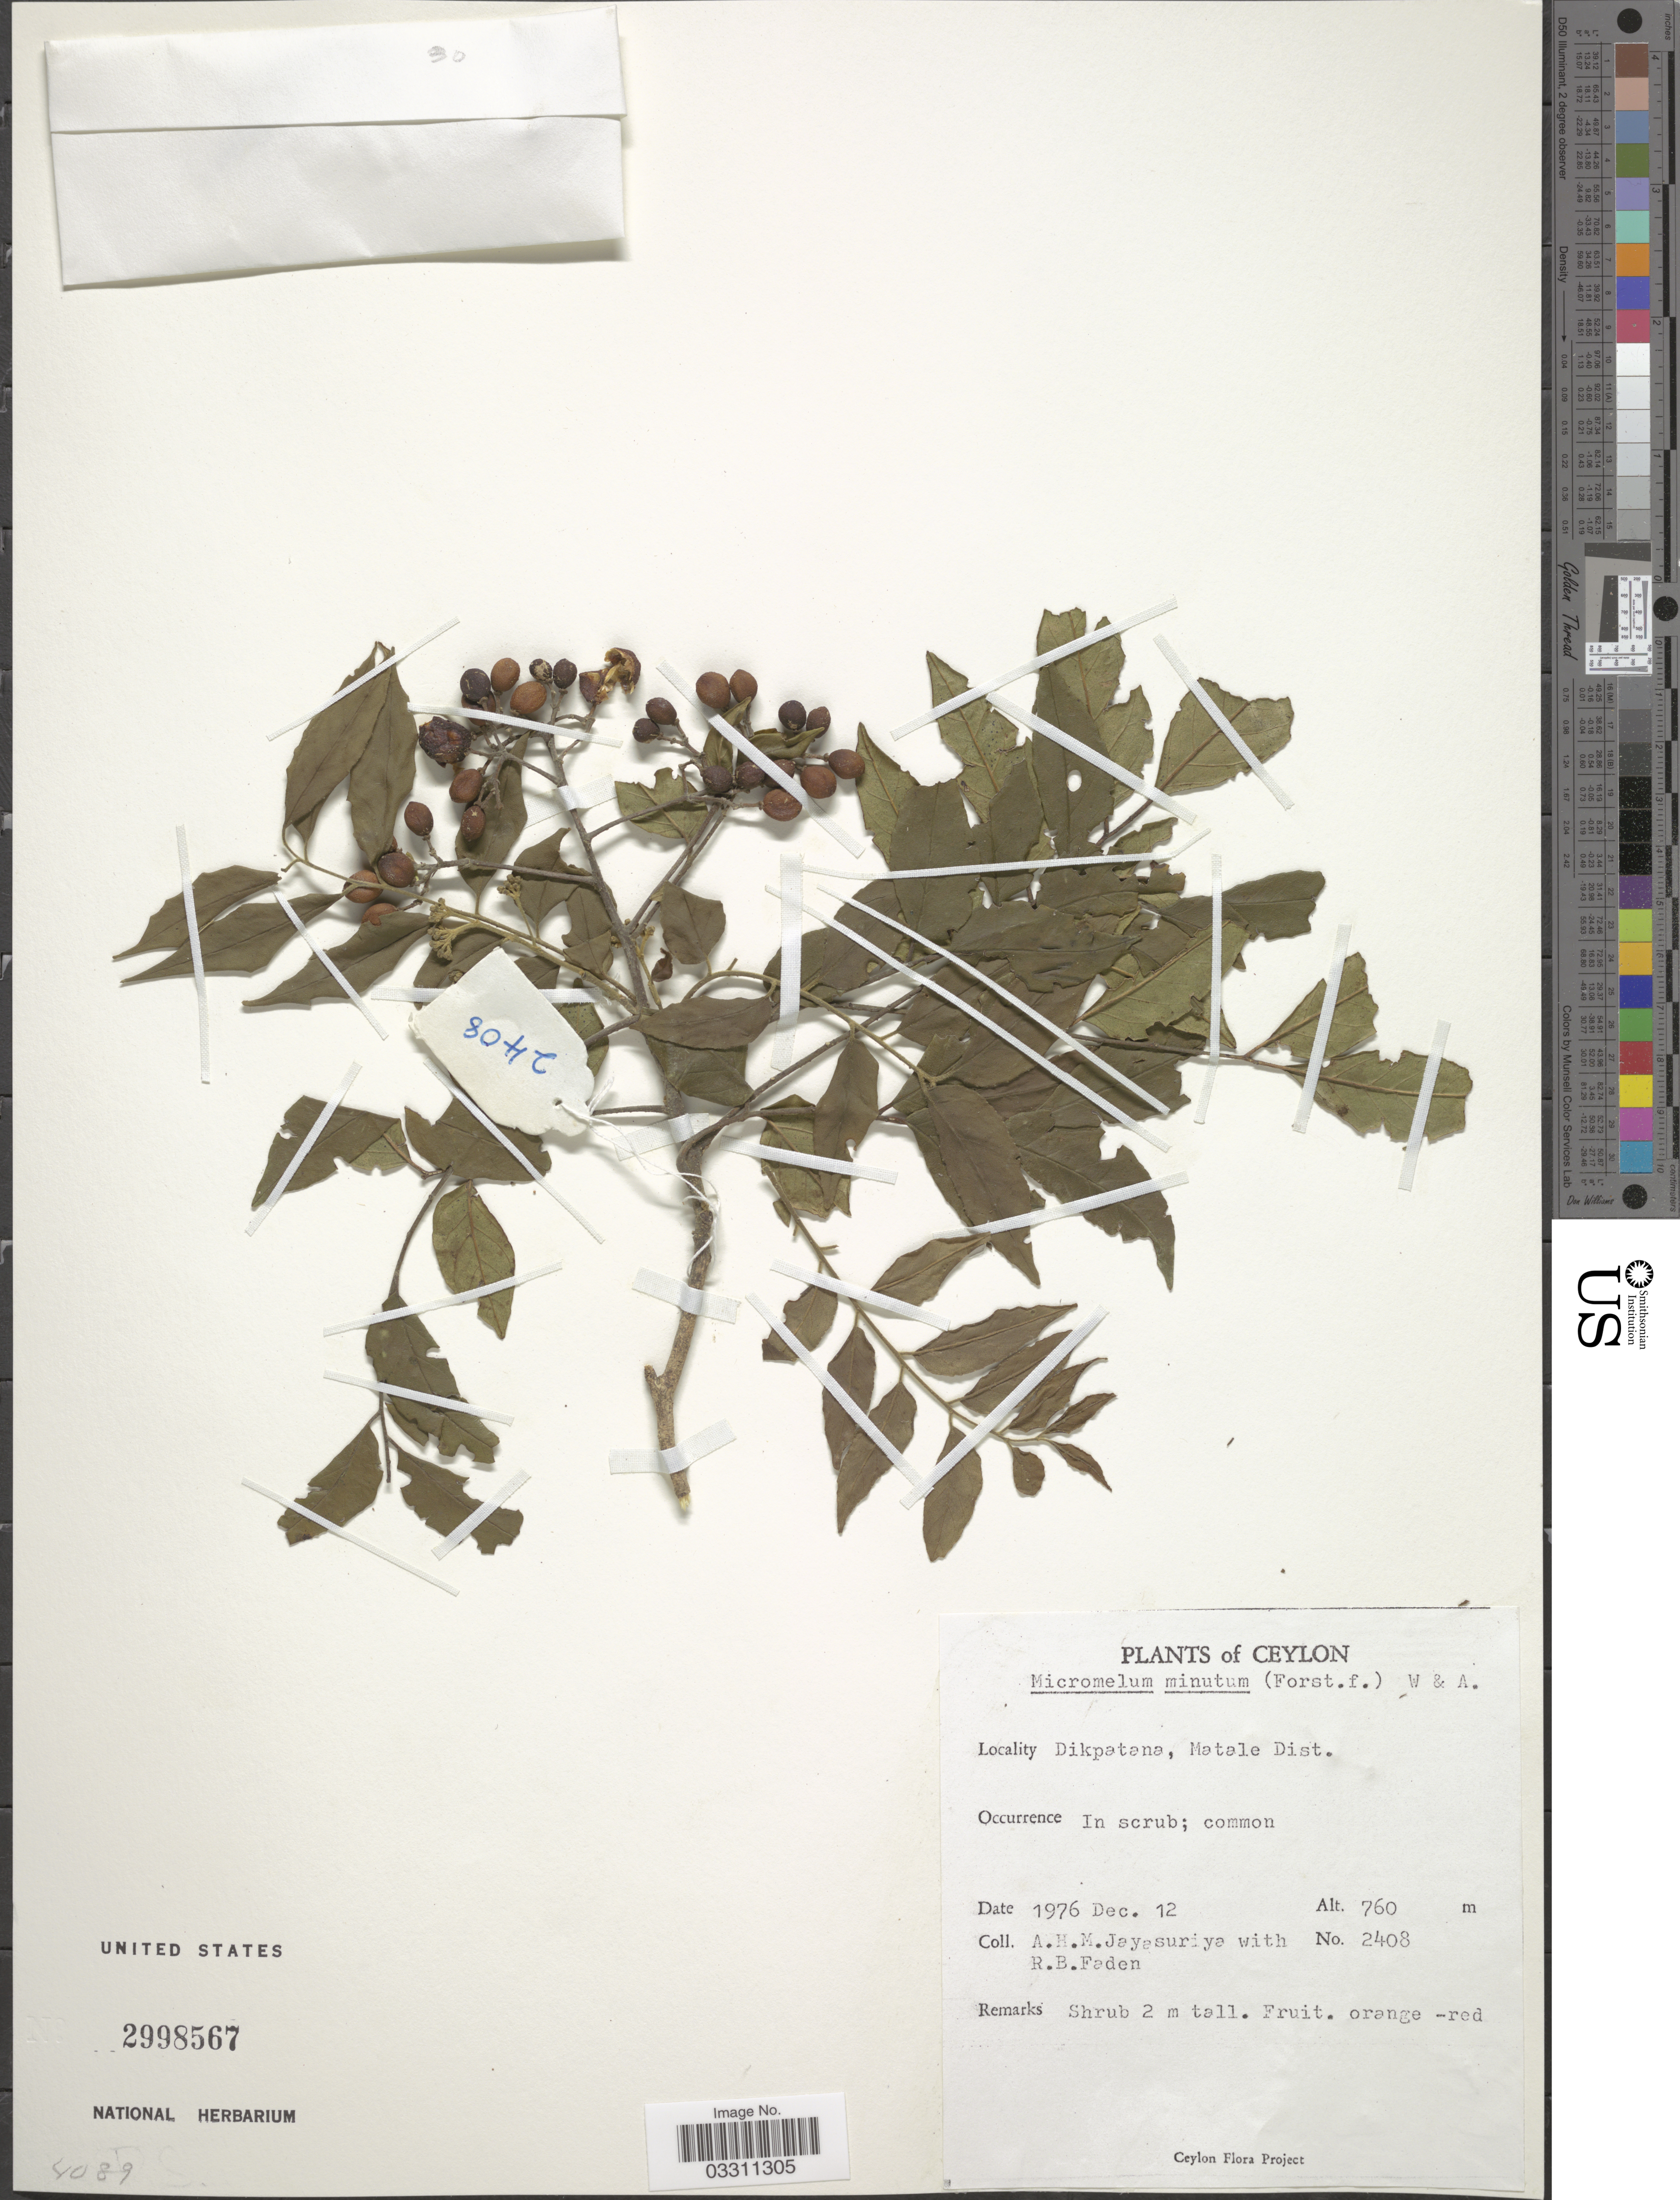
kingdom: Plantae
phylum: Tracheophyta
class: Magnoliopsida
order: Sapindales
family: Rutaceae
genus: Micromelum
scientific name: Micromelum minutum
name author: (G. Forst.) Wight & Arn.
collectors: A. H. Jayasuriya & R. B. Faden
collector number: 2408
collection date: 1976-12-12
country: Sri Lanka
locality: Ceylon. Dikpatane, Matale Dist.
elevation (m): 760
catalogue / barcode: US 2998567